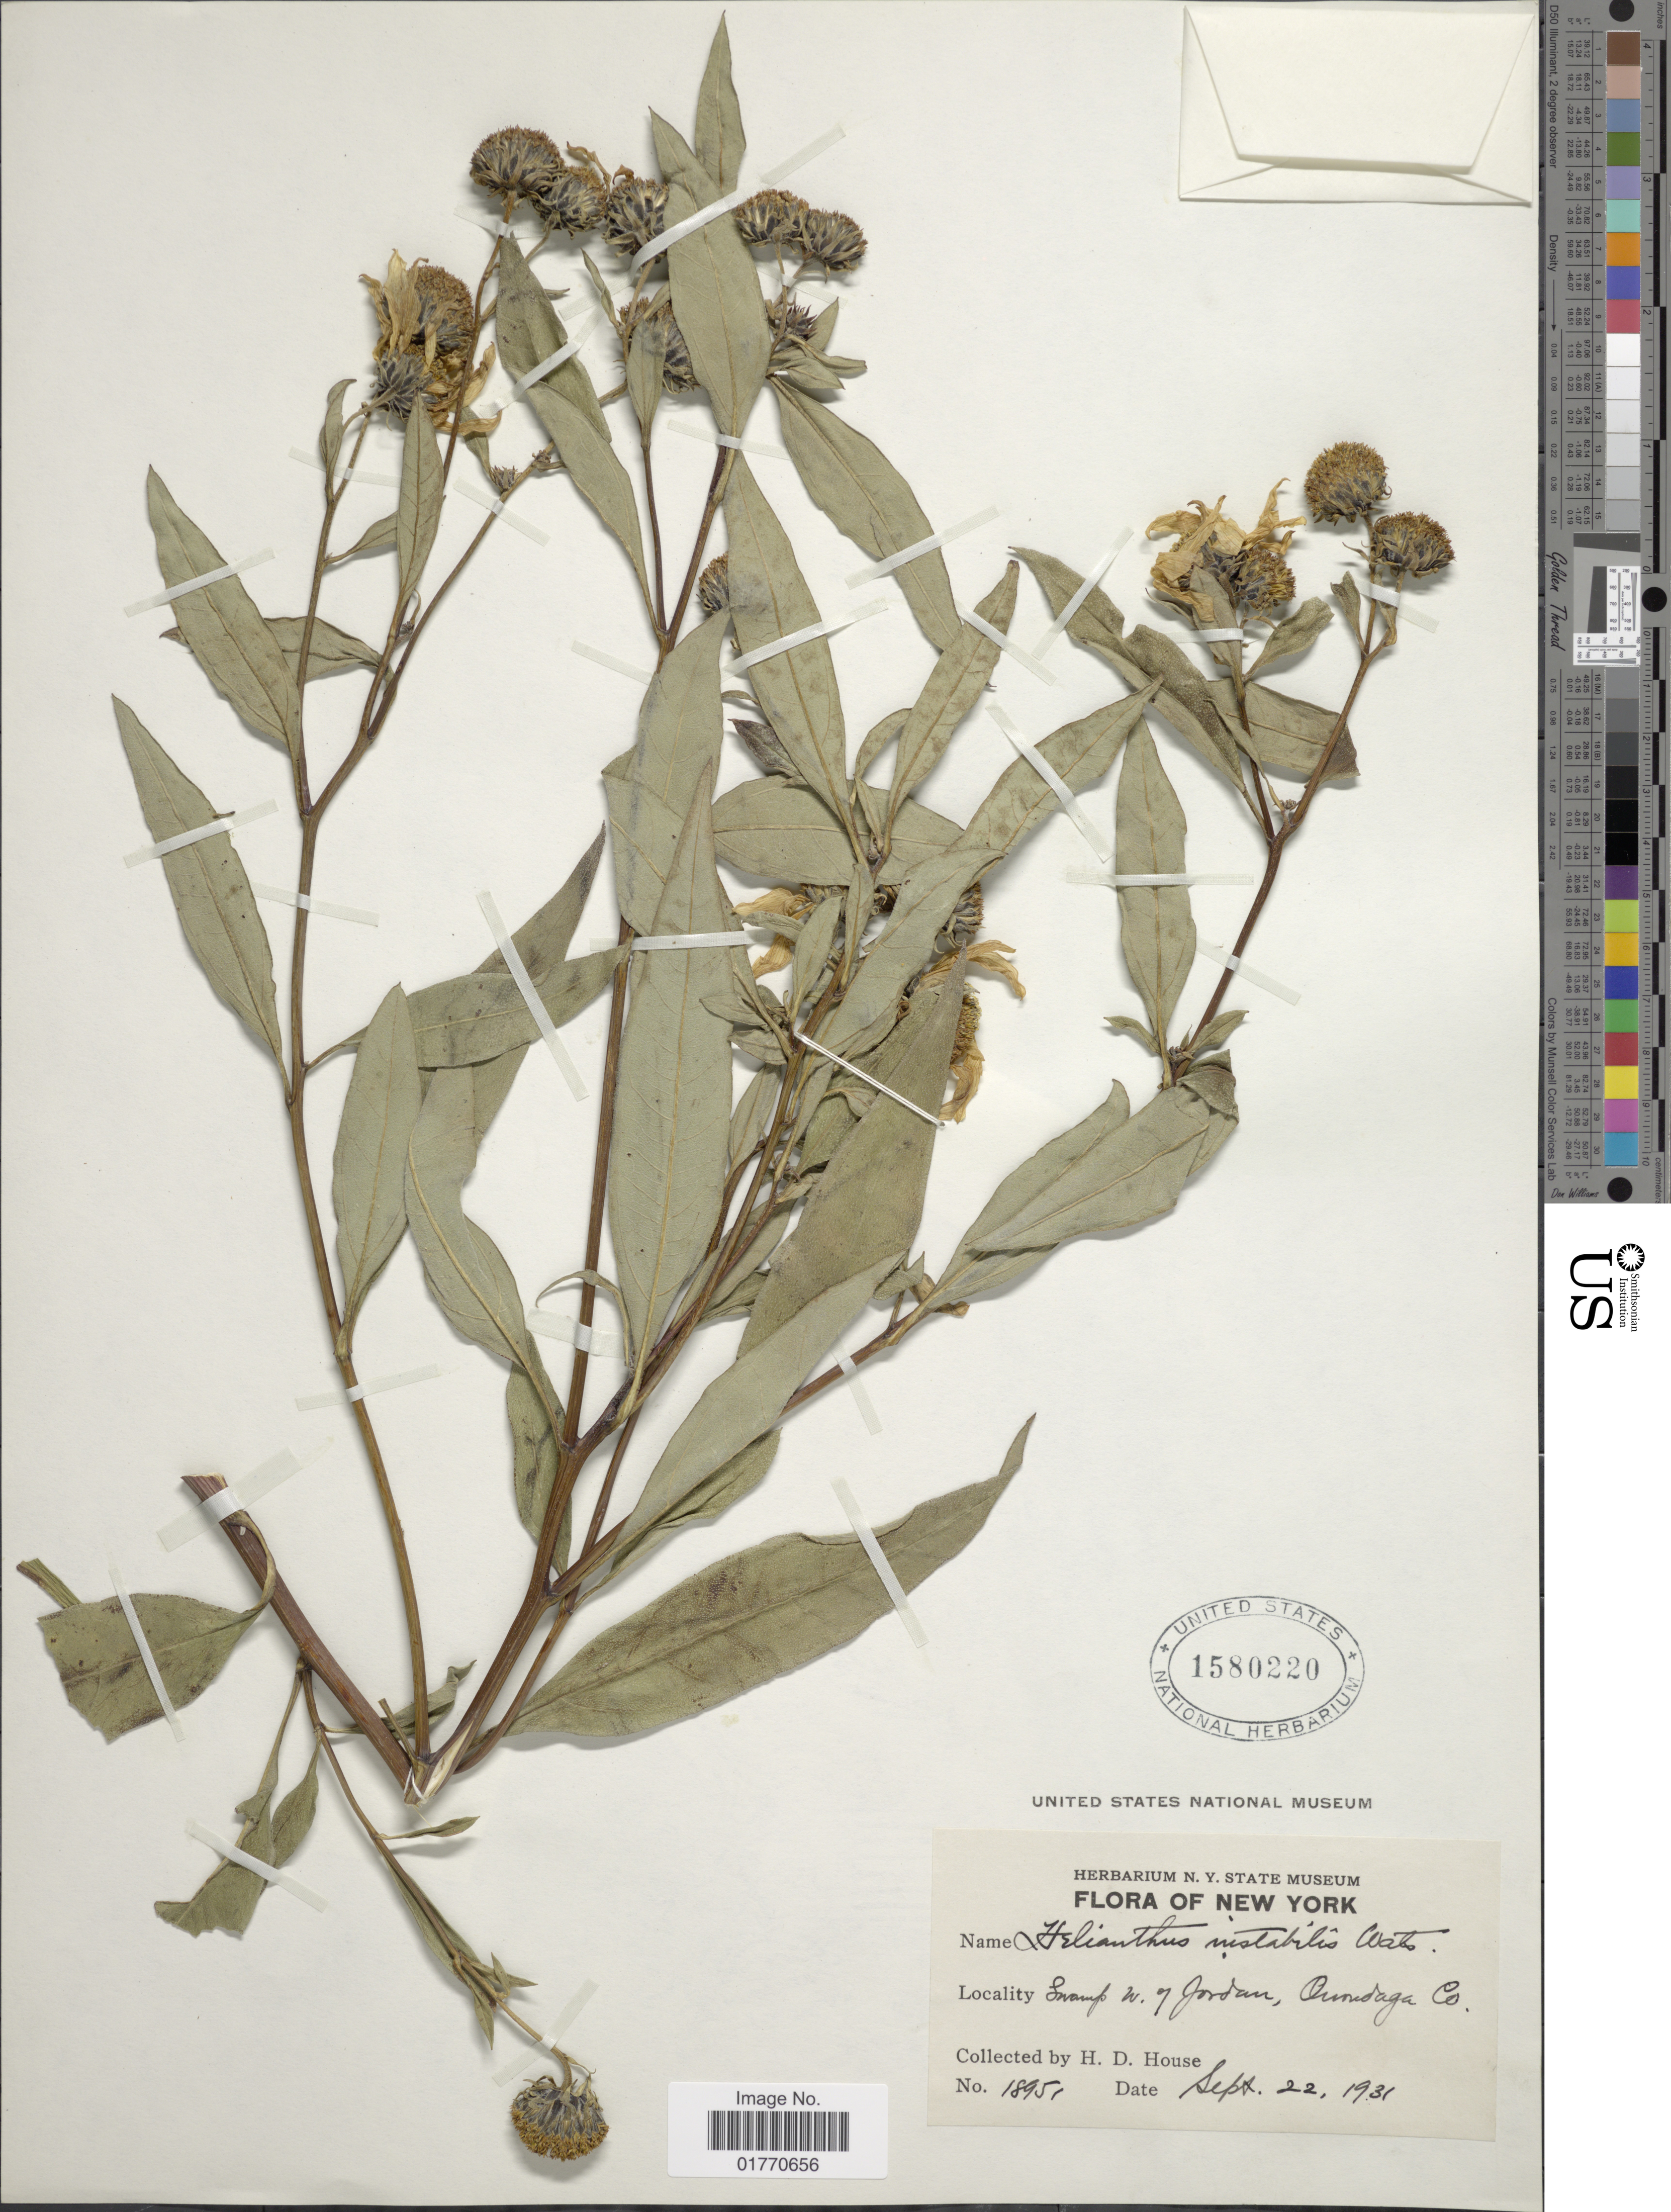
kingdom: Plantae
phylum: Tracheophyta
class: Magnoliopsida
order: Asterales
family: Asteraceae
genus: Helianthus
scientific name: Helianthus instabilis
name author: E. Watson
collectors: H. D. House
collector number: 18951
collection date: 1931-09-22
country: United States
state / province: New York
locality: Swamp W. of Jordan, Bundaga Co.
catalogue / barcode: US 1580220